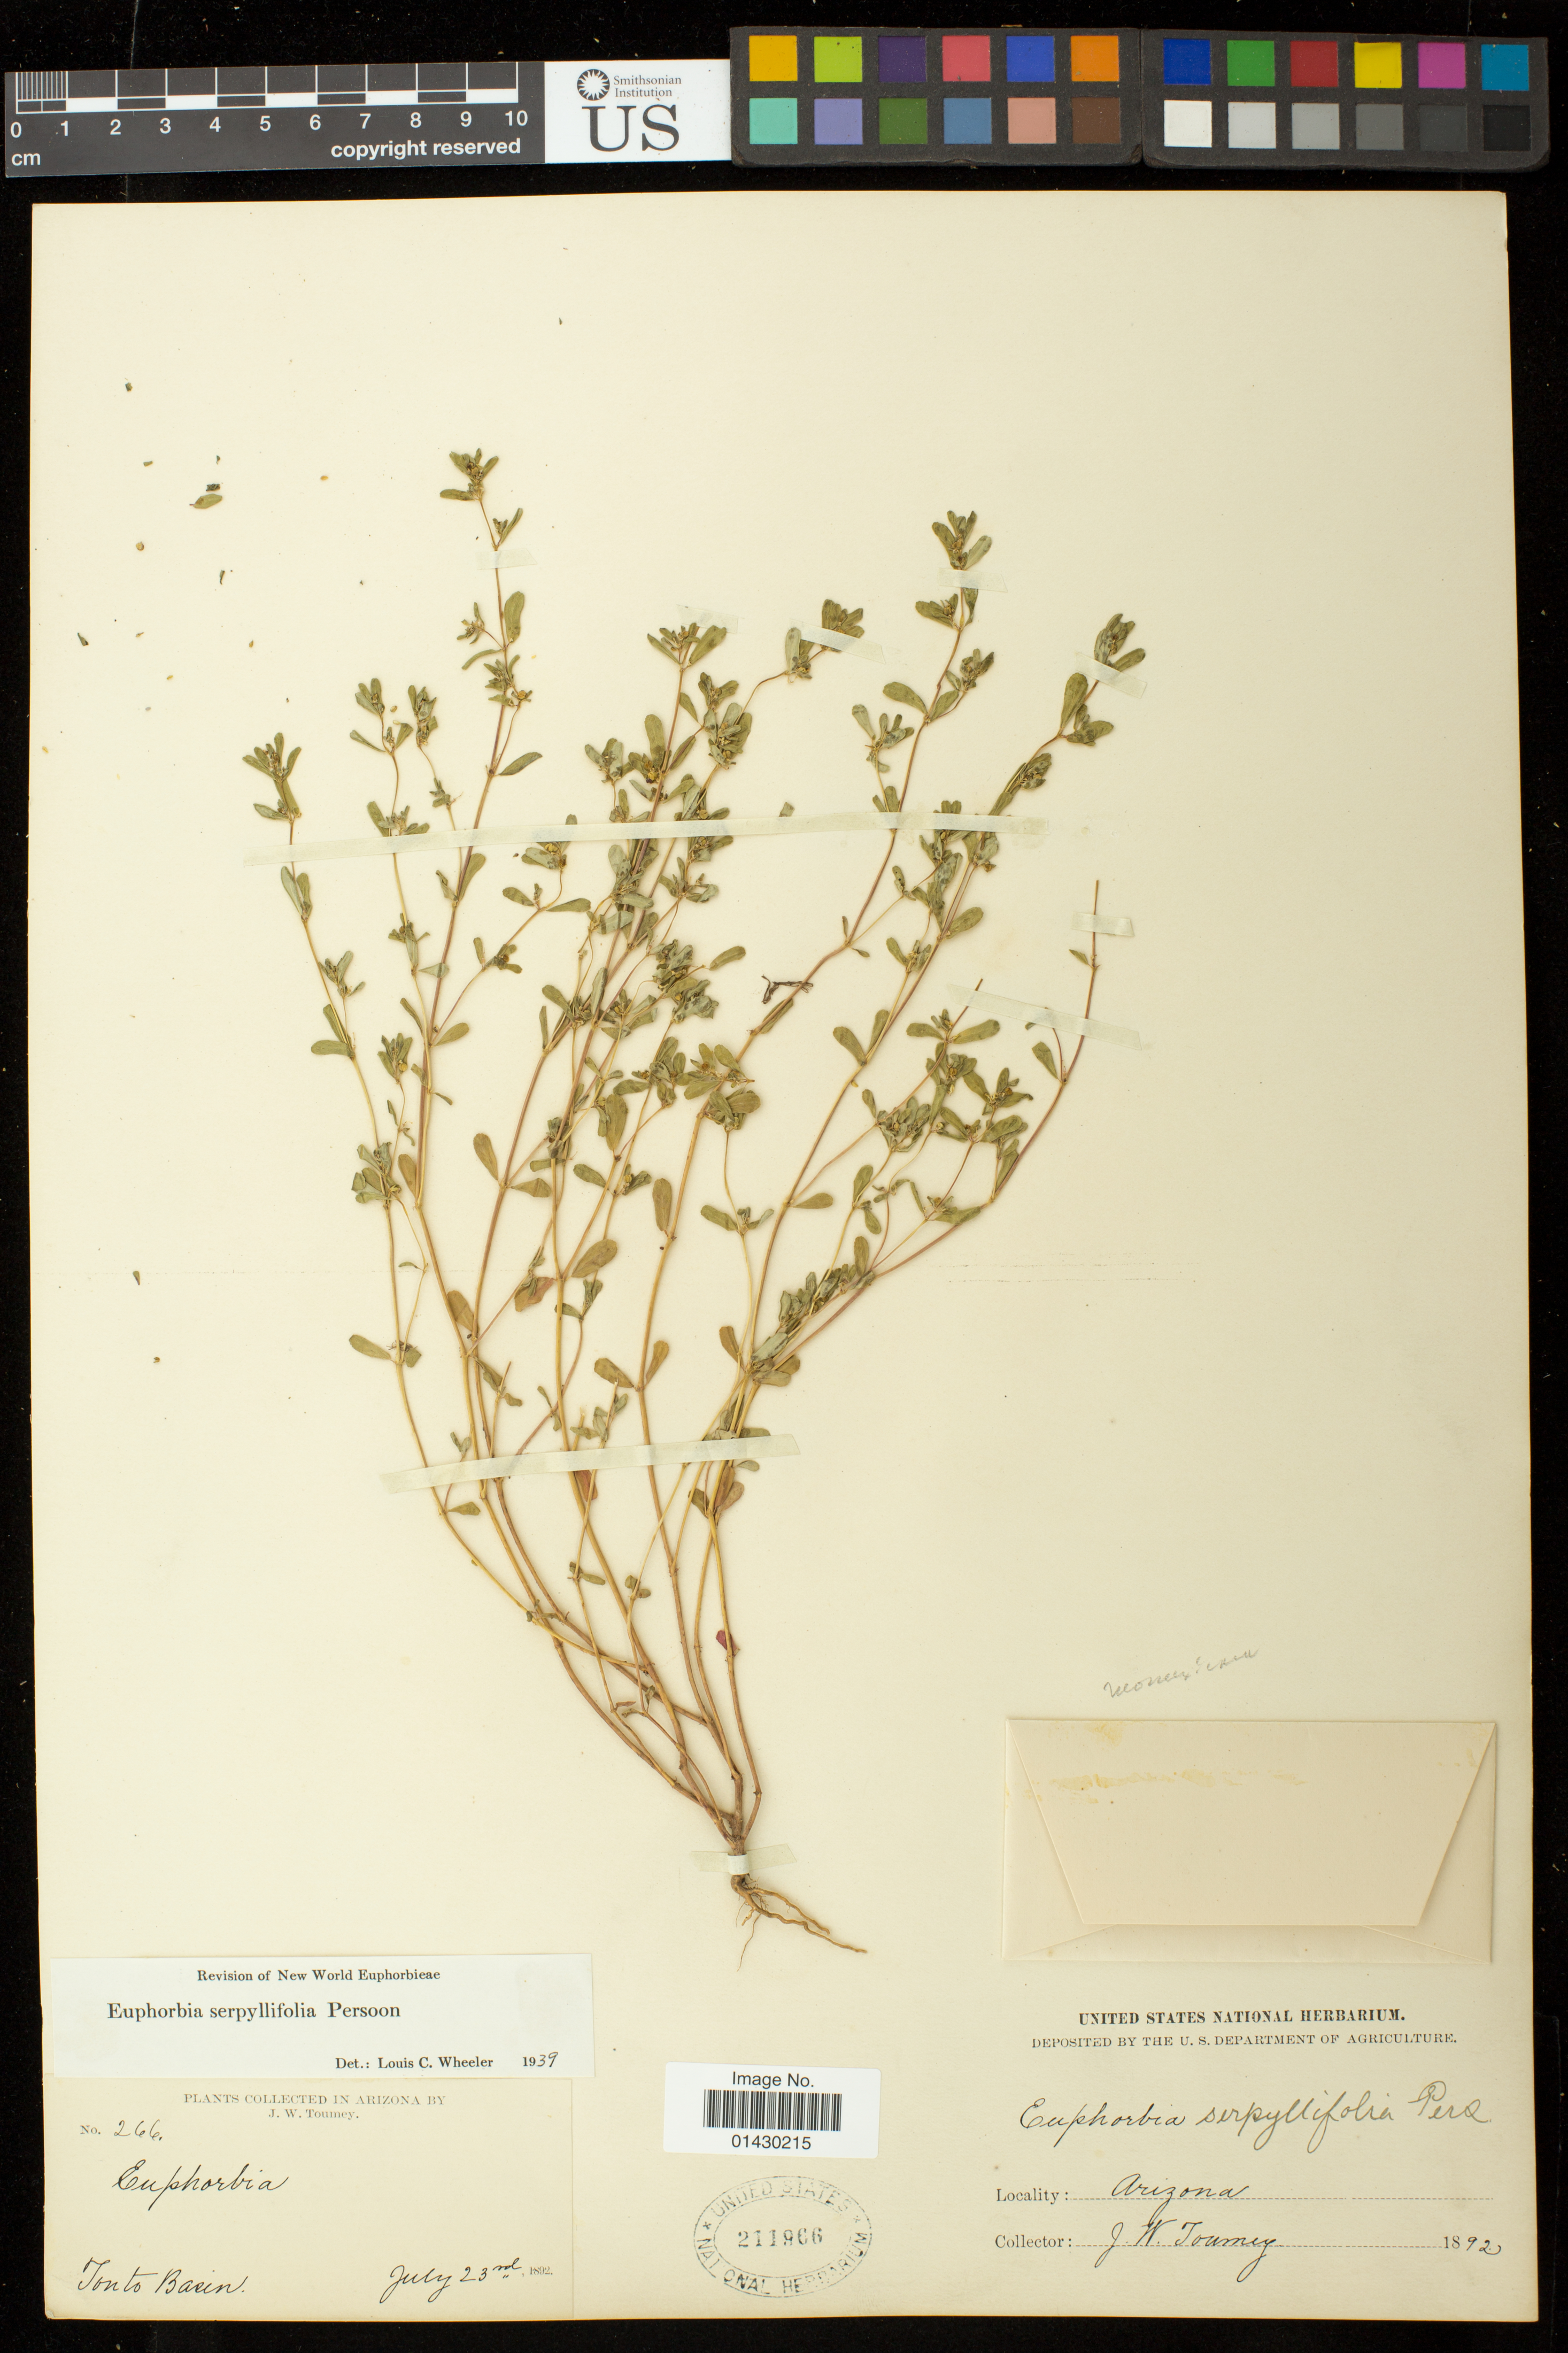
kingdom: Plantae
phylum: Tracheophyta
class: Magnoliopsida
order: Malpighiales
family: Euphorbiaceae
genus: Euphorbia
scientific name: Euphorbia serpillifolia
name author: Pers.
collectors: J. W. Toumey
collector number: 266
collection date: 1892-07-23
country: United States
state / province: Arizona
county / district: Gila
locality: Tonto Basin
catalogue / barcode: US 211966